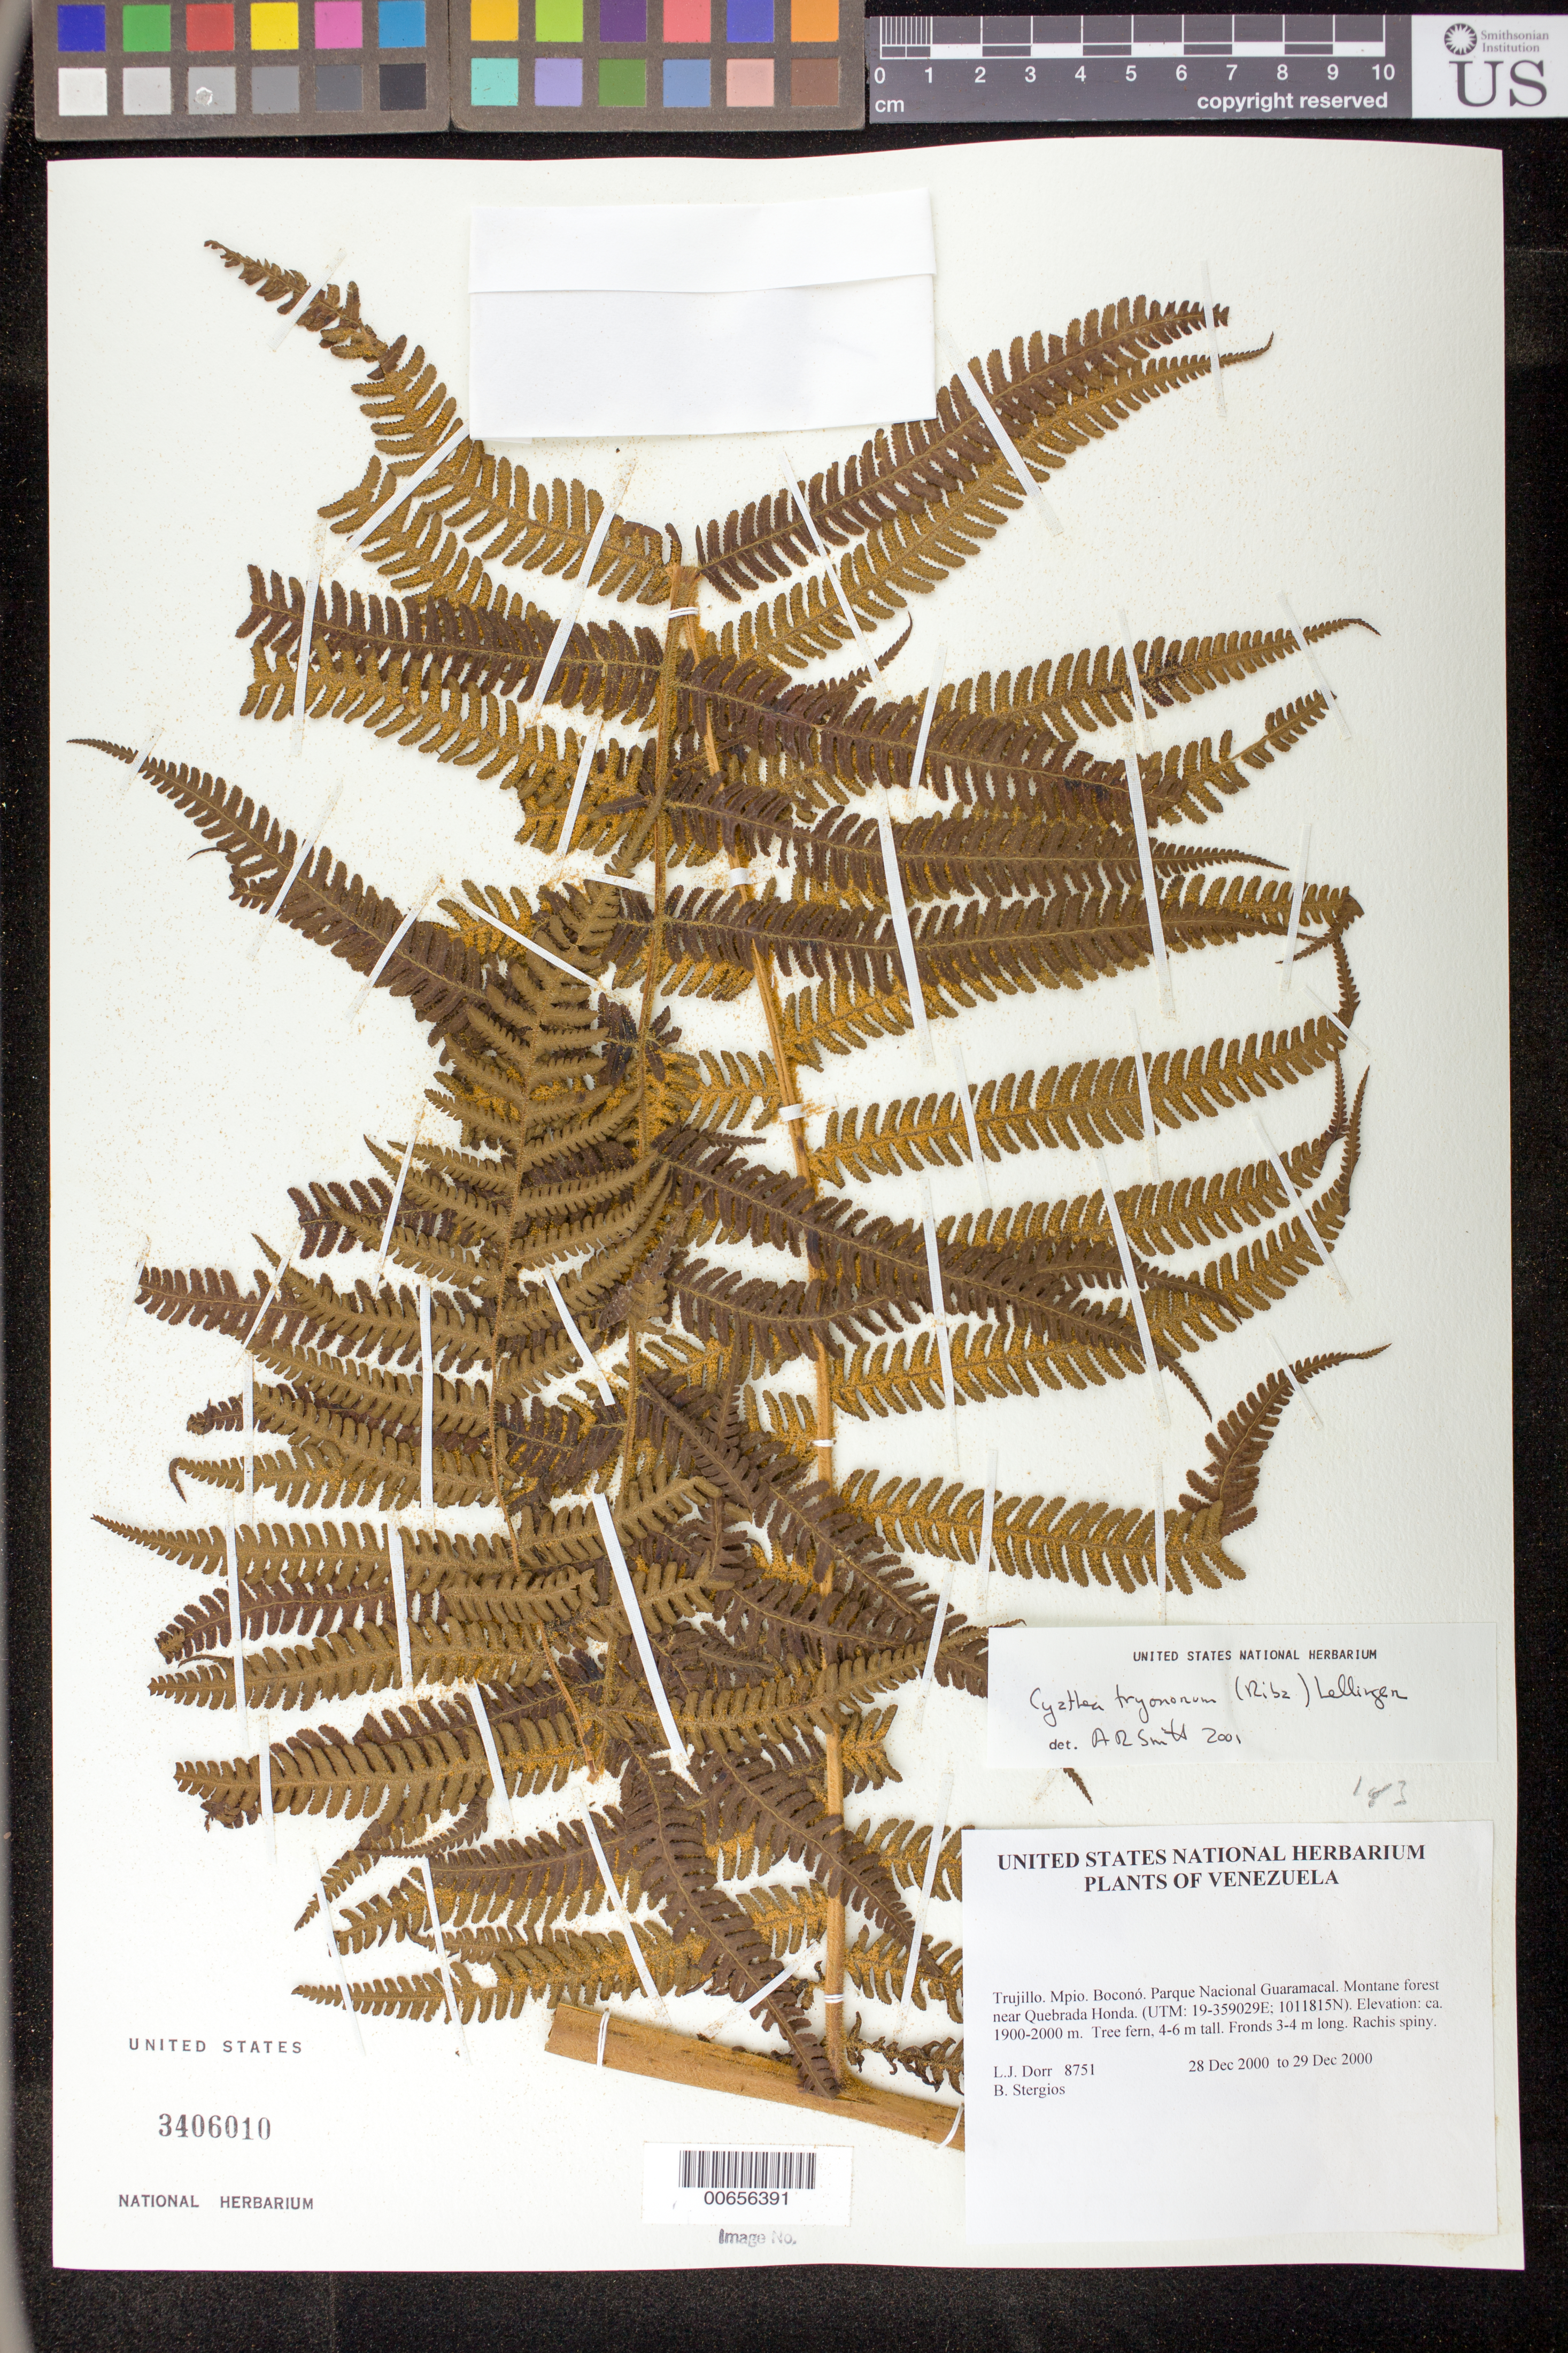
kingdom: Plantae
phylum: Tracheophyta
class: Polypodiopsida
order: Cyatheales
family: Cyatheaceae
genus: Cyathea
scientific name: Cyathea tryonorum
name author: (Riba) Lellinger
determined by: Smith, Alan R., (UC)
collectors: L. J. Dorr & B. G. Stergios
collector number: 8751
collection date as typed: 28 Dec 2000 to 29 Dec 2000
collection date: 2000-12-28/2000-12-29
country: Venezuela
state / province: Trujillo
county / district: Boconó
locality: Parque Nacional Guaramacal near Quebrada Honda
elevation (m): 1900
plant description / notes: PORT, UC, US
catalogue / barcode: US 3406010